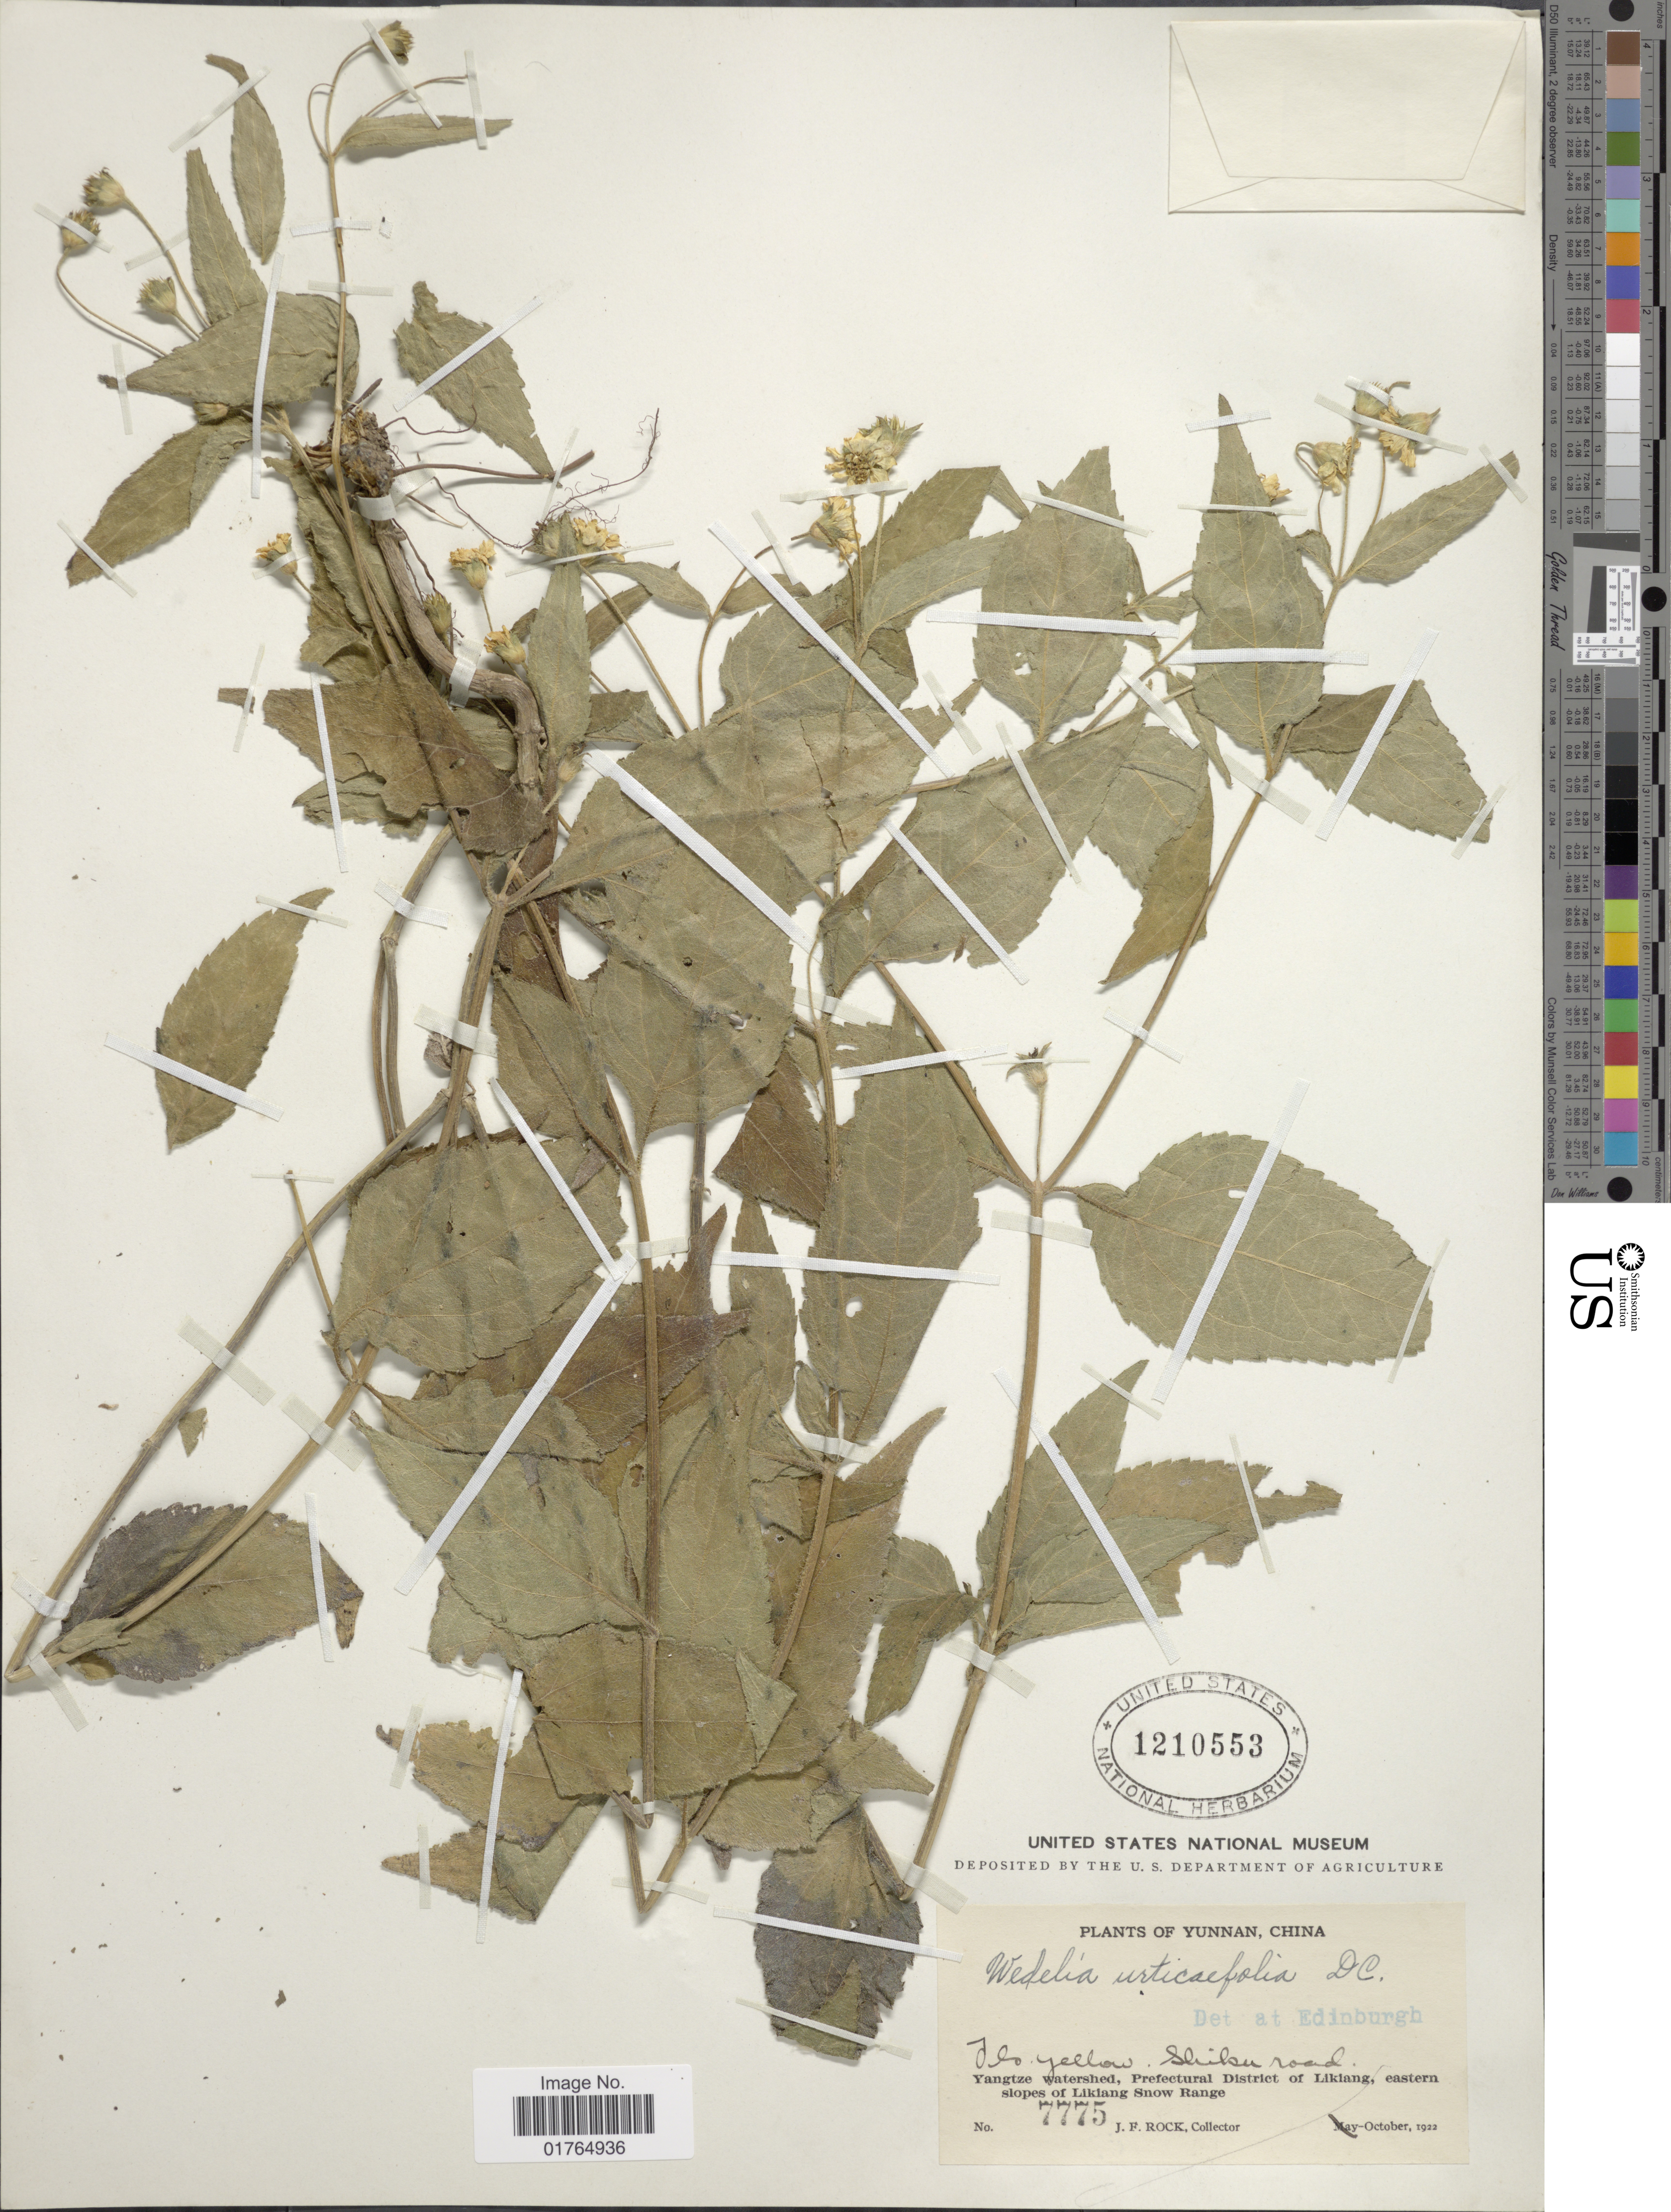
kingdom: Plantae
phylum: Tracheophyta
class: Magnoliopsida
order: Asterales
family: Asteraceae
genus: Wedelia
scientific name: Wedelia urticifolia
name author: DC.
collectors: J. Rock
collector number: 7775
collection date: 1922-10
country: China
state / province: Yunnan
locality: Yangtze watershed, Prefectural District of Likiang, eastern slopes of Likiang Snow Range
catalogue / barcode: US 1210553